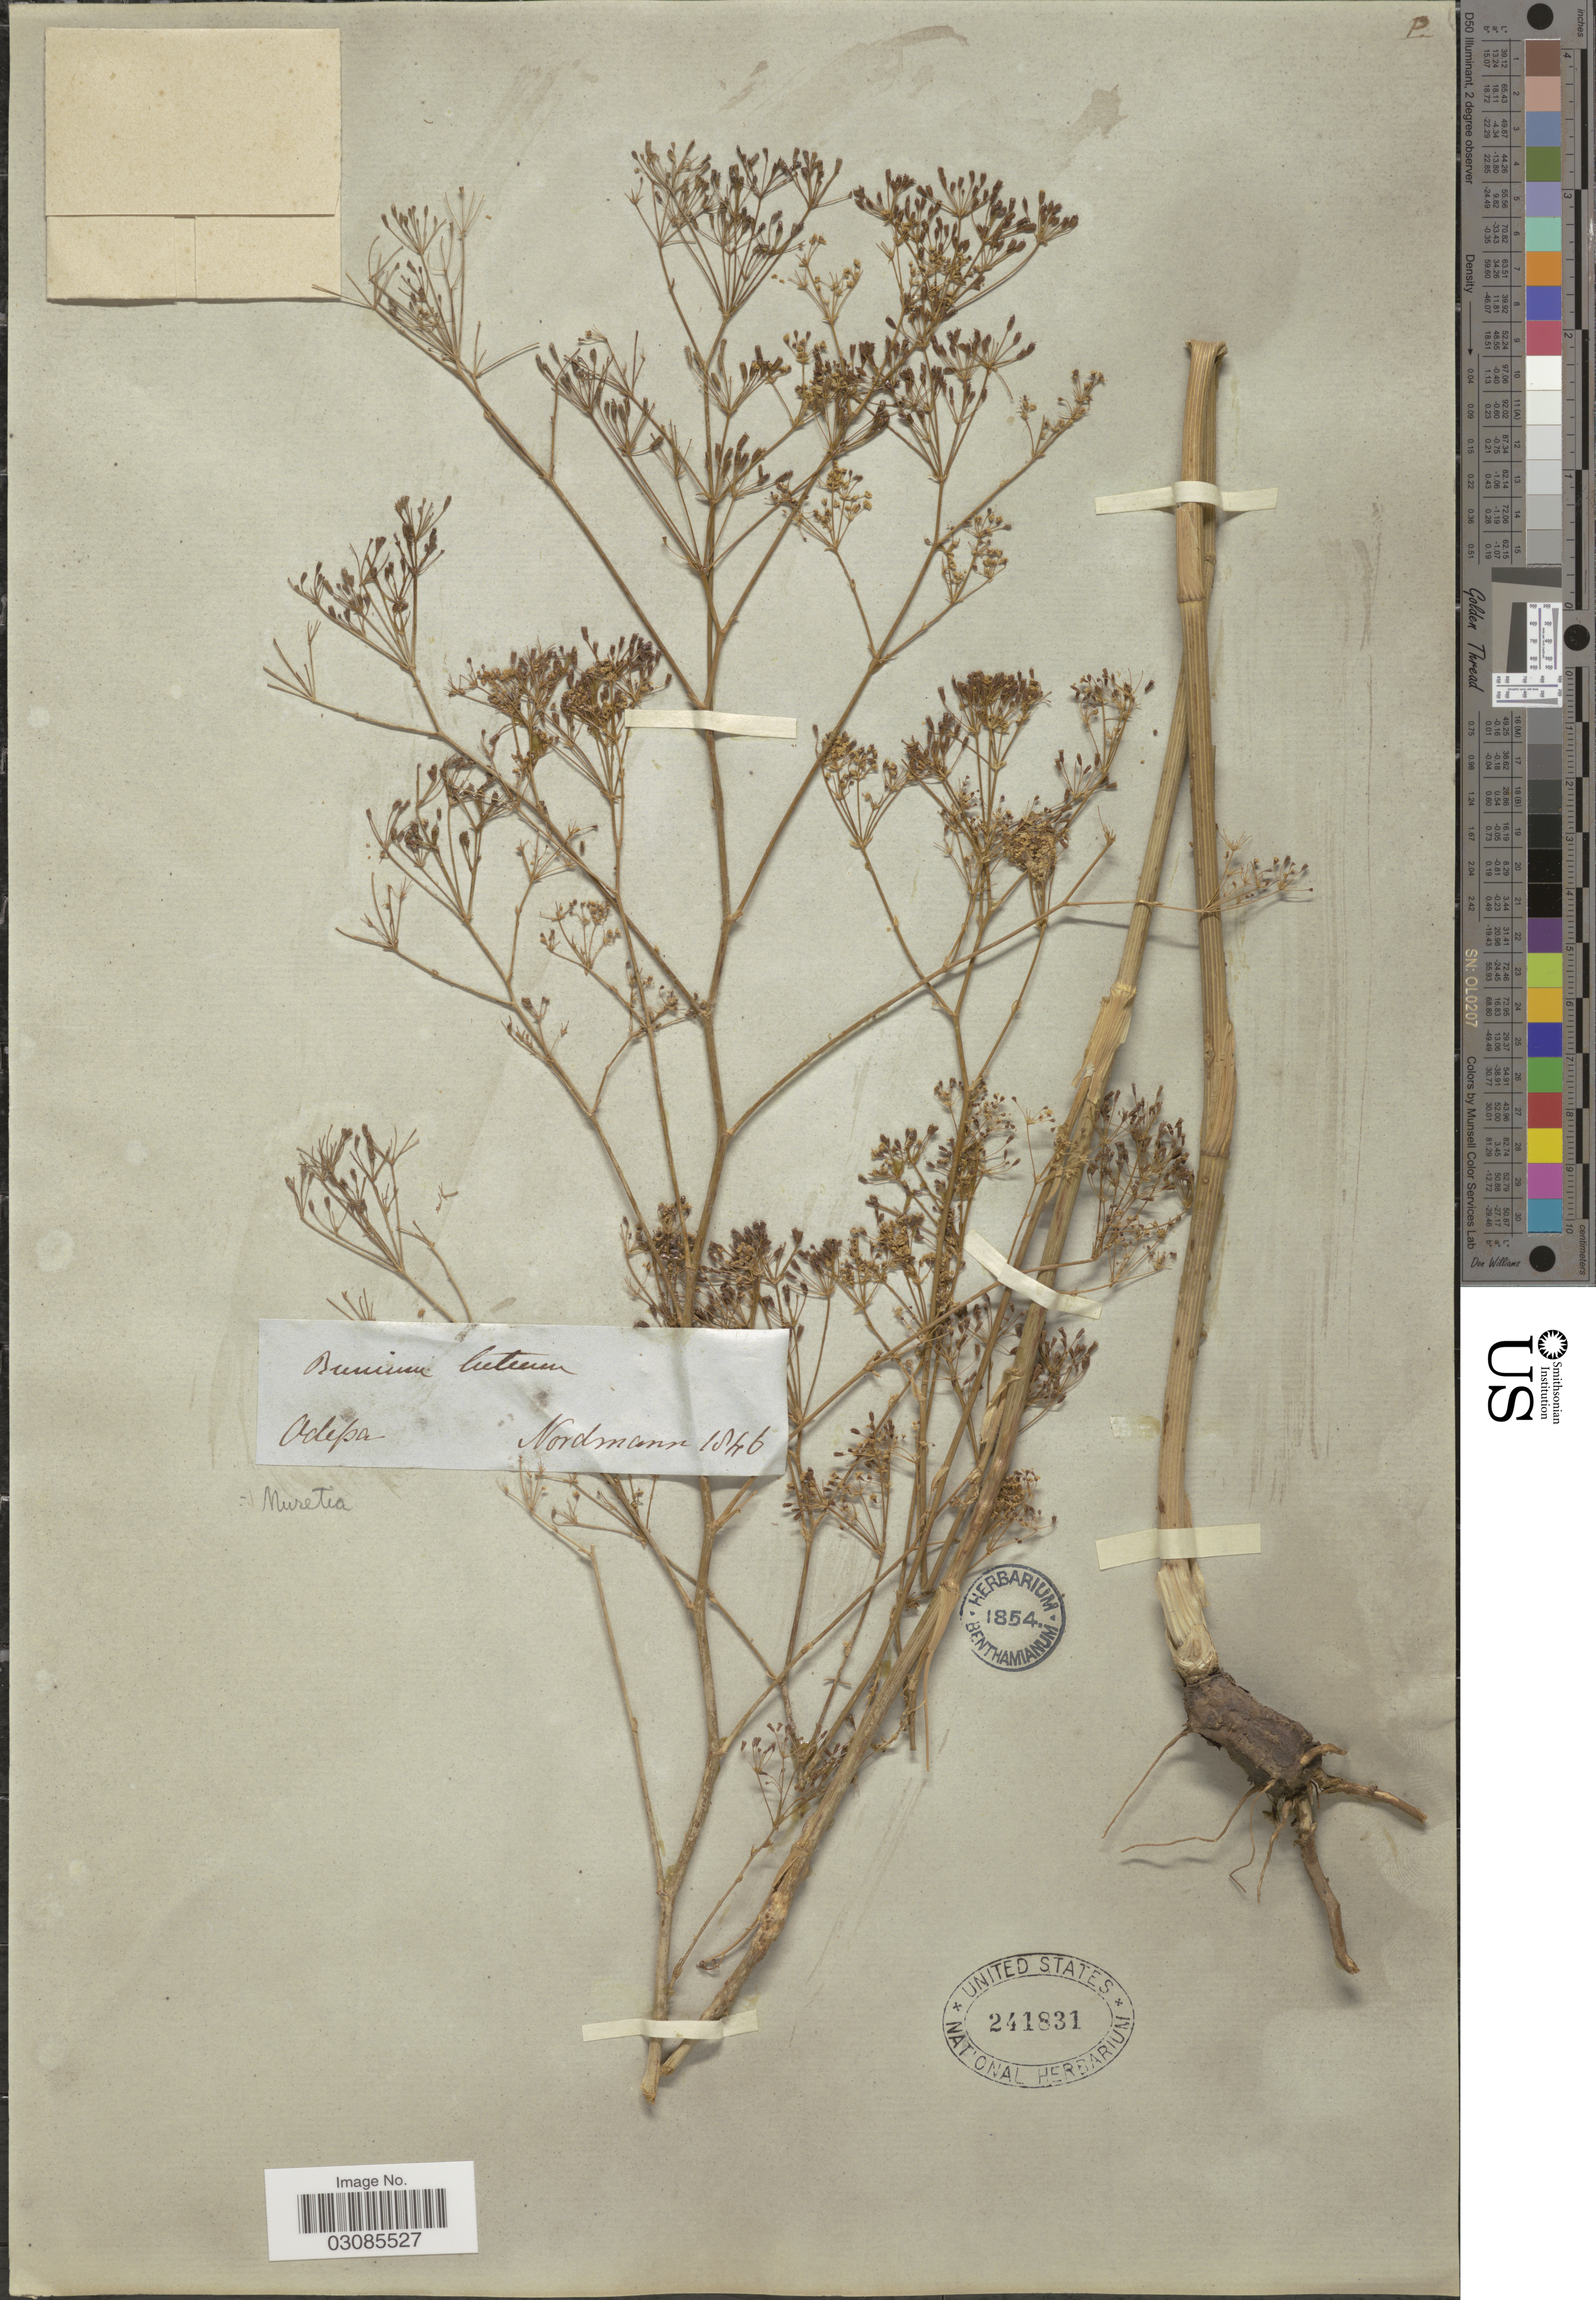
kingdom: Plantae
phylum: Tracheophyta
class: Magnoliopsida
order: Apiales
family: Apiaceae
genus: Muretia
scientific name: Muretia sp.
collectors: Nordmann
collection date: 1846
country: Ukraine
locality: Odessa.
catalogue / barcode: US 241831